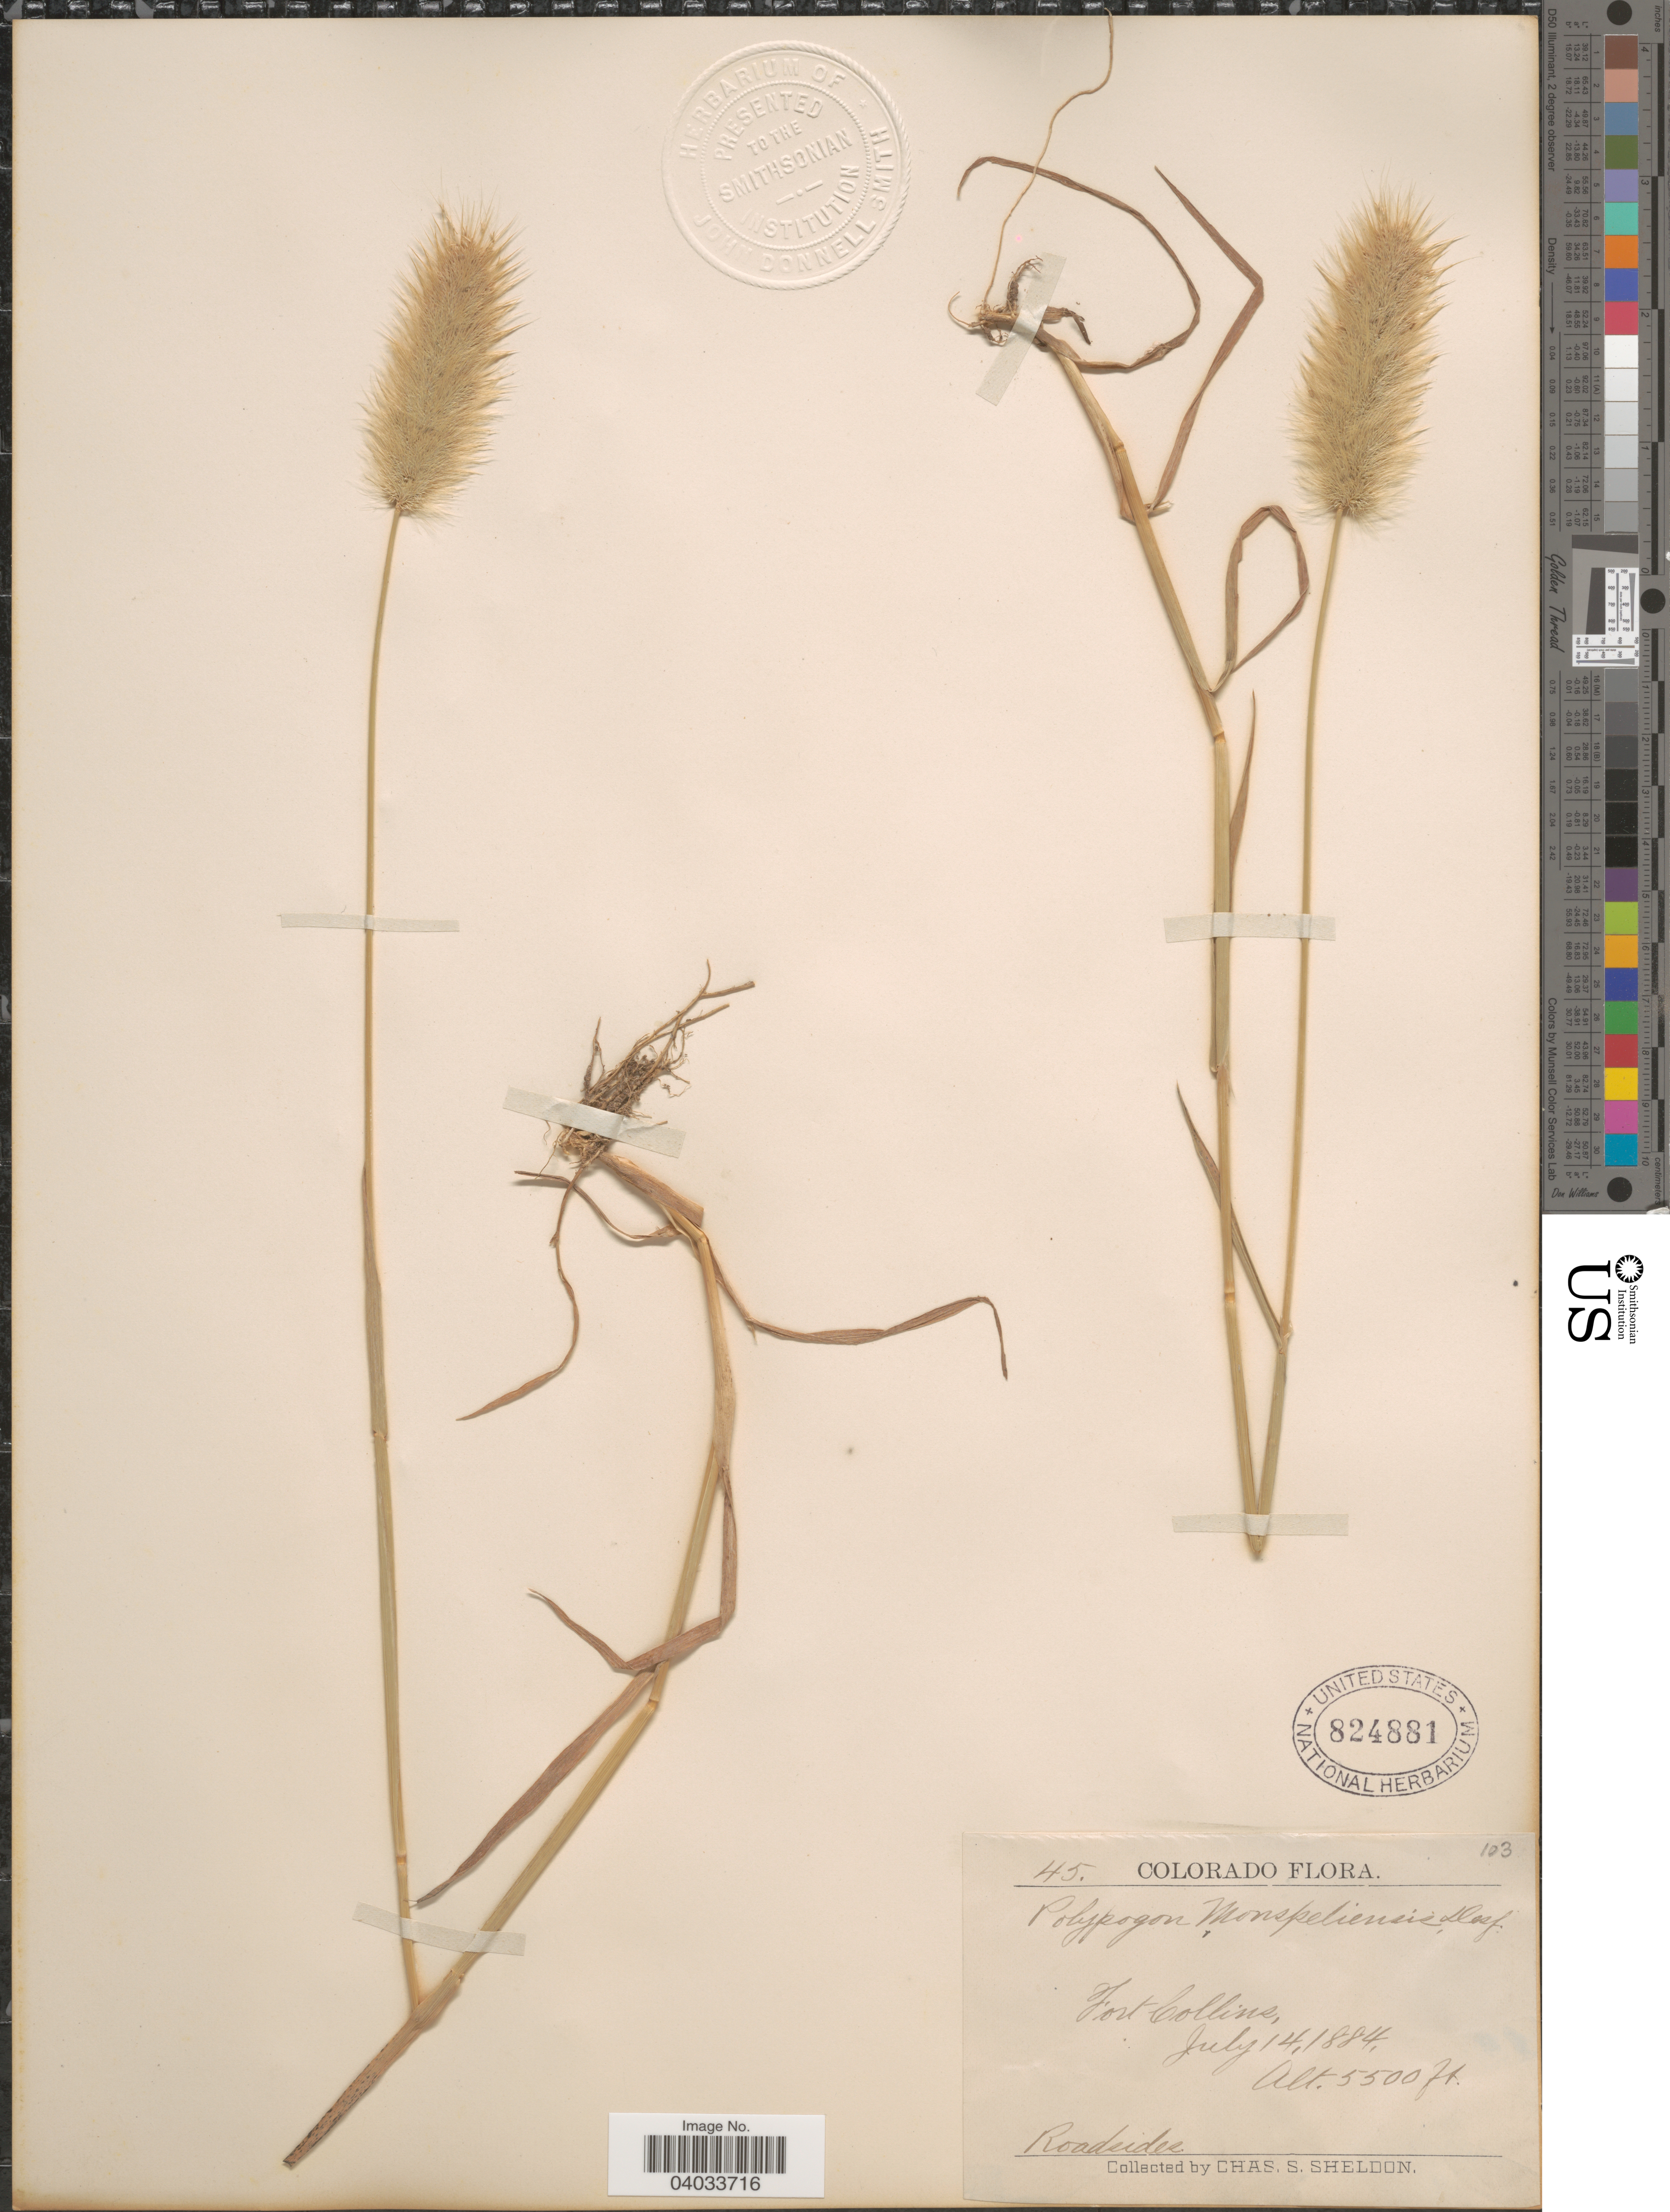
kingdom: Plantae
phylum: Tracheophyta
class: Liliopsida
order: Poales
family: Poaceae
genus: Polypogon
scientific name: Polypogon monspeliensis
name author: (L.) Desf.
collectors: C. S. Sheldon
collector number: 45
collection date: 1884-07-14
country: United States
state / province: Colorado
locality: Fort Collins.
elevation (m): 1676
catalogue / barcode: US 824881